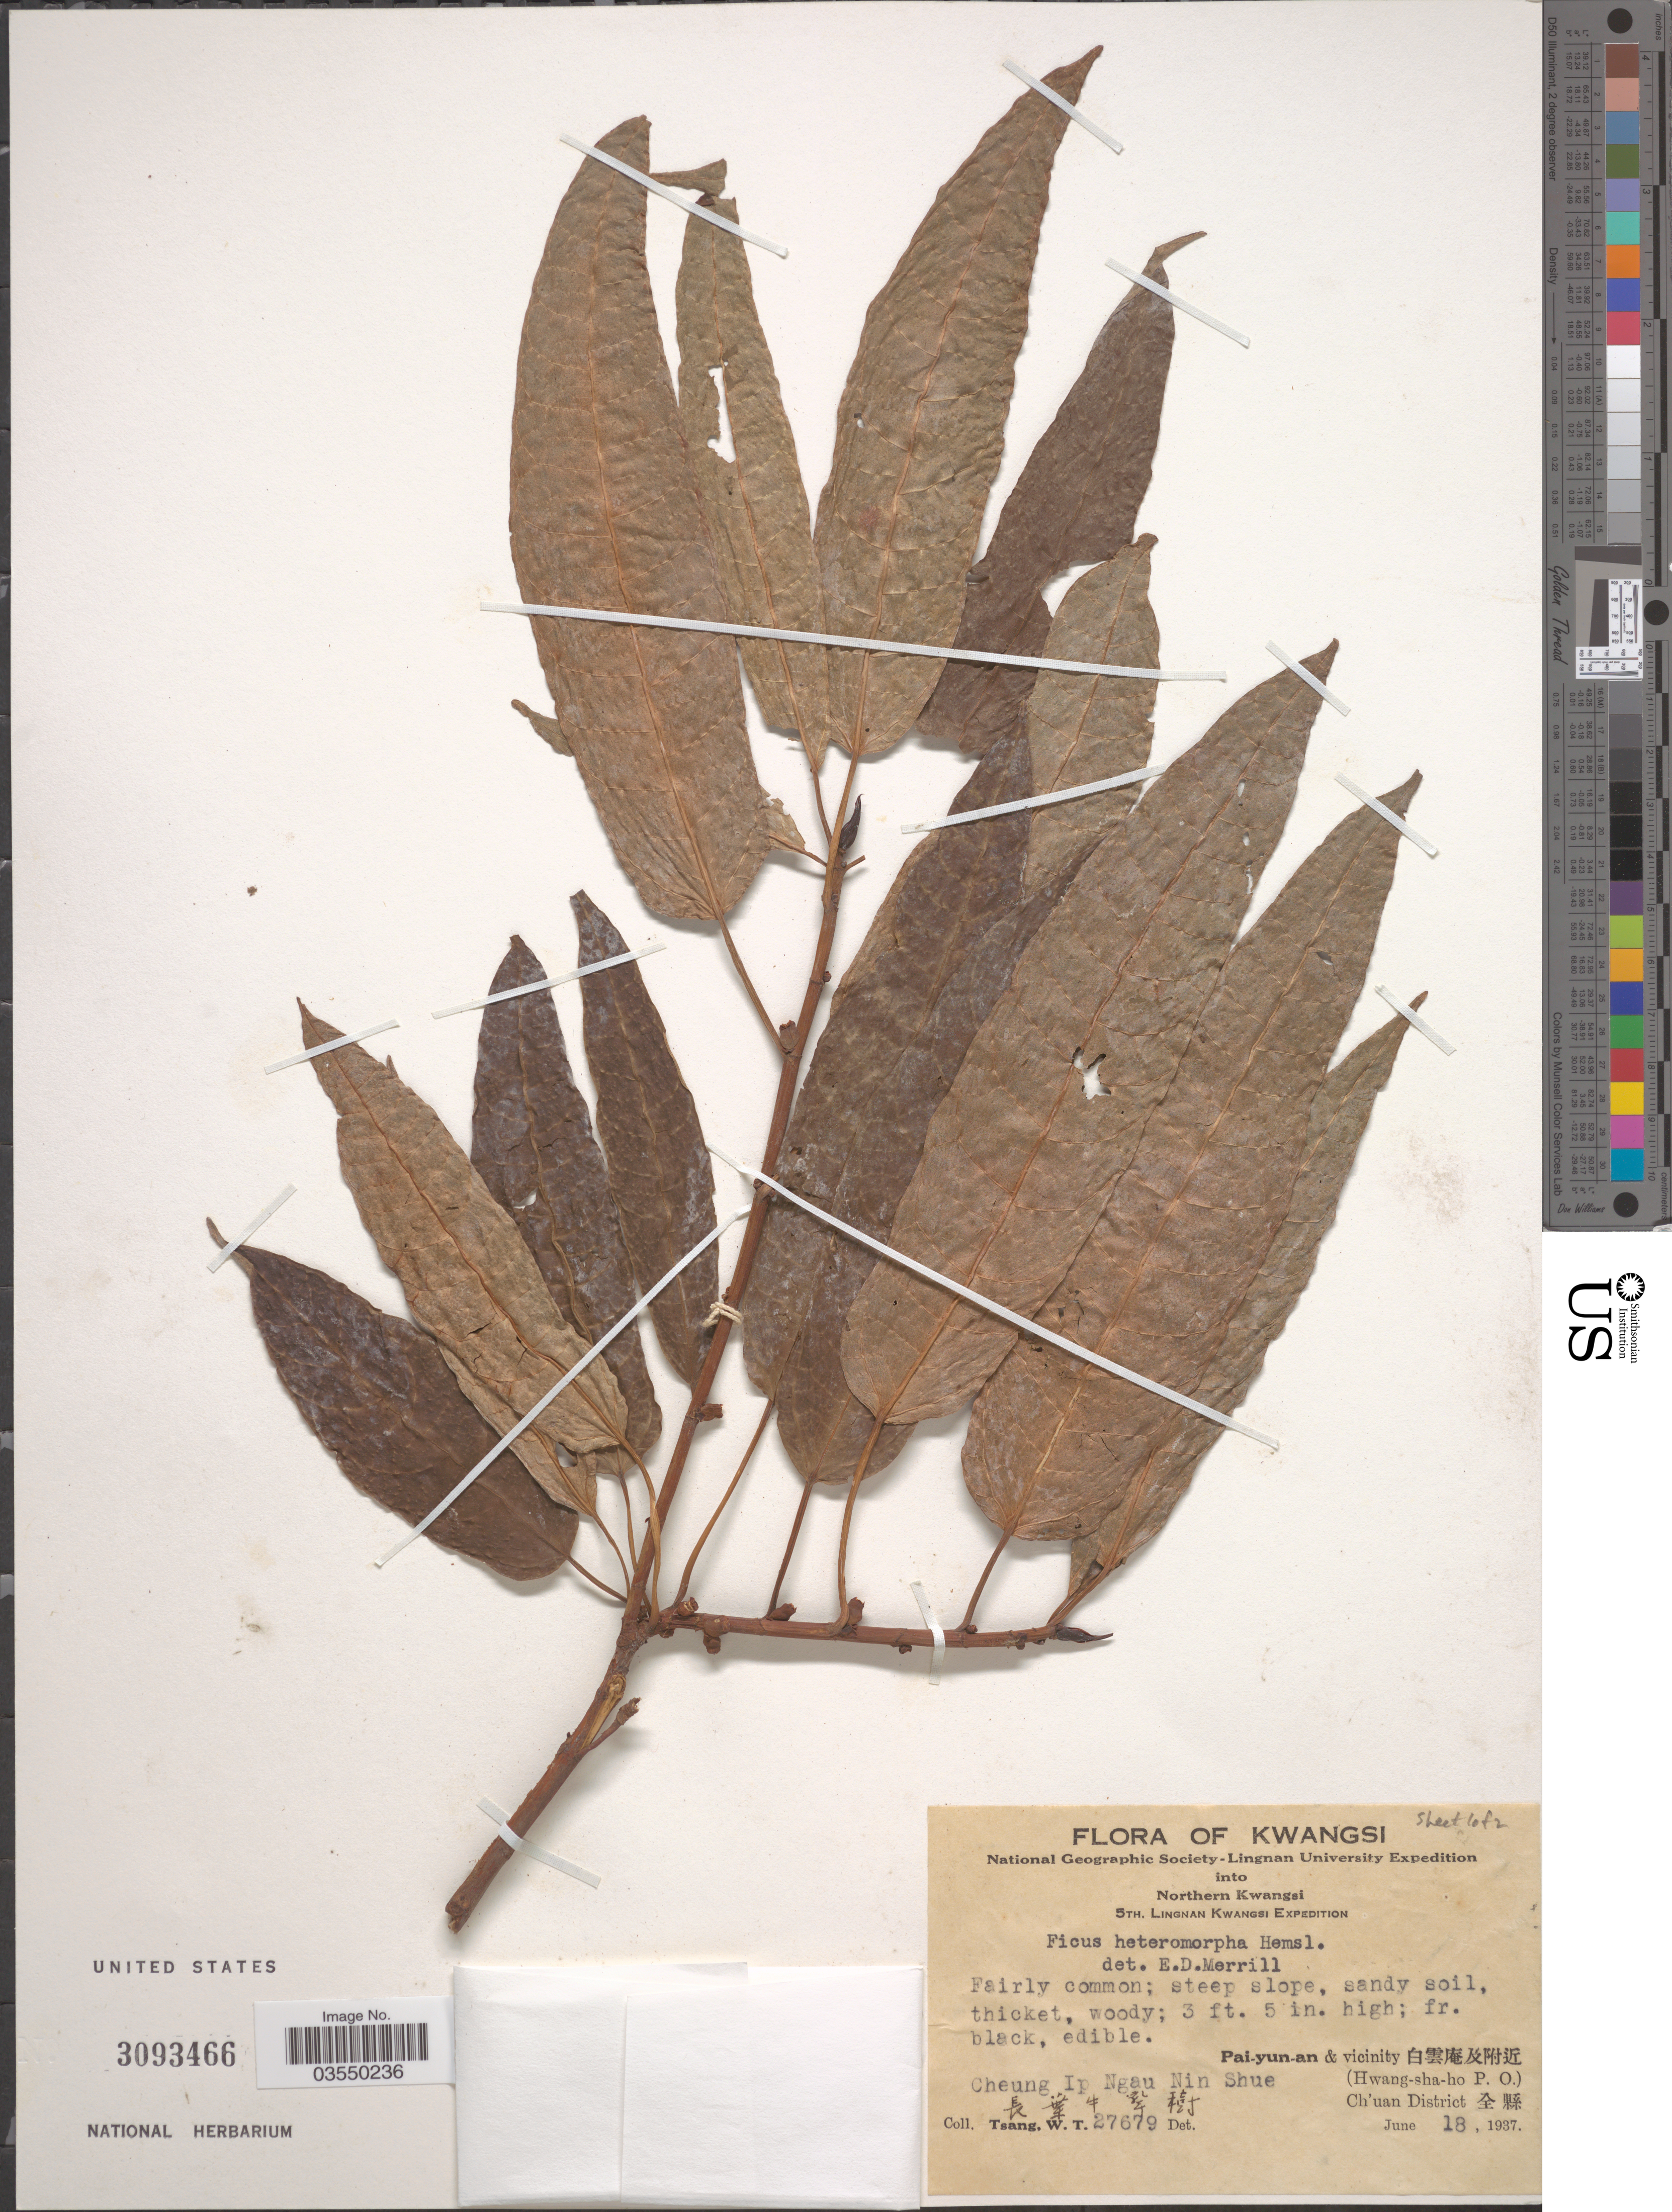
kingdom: Plantae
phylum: Tracheophyta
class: Magnoliopsida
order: Rosales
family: Moraceae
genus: Ficus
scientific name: Ficus heteromorpha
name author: Hemsl.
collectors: W. T. Tsang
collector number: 27679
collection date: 1937-06-18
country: China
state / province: Guangxi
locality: Kwangsi. Northern Kwangsi. Cheung Ip Ngau Nin Shue X. Pai-yun-an & vicinity X. (Hwang-sha-ho P. O.) Ch'uan District X.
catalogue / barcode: US 3093466